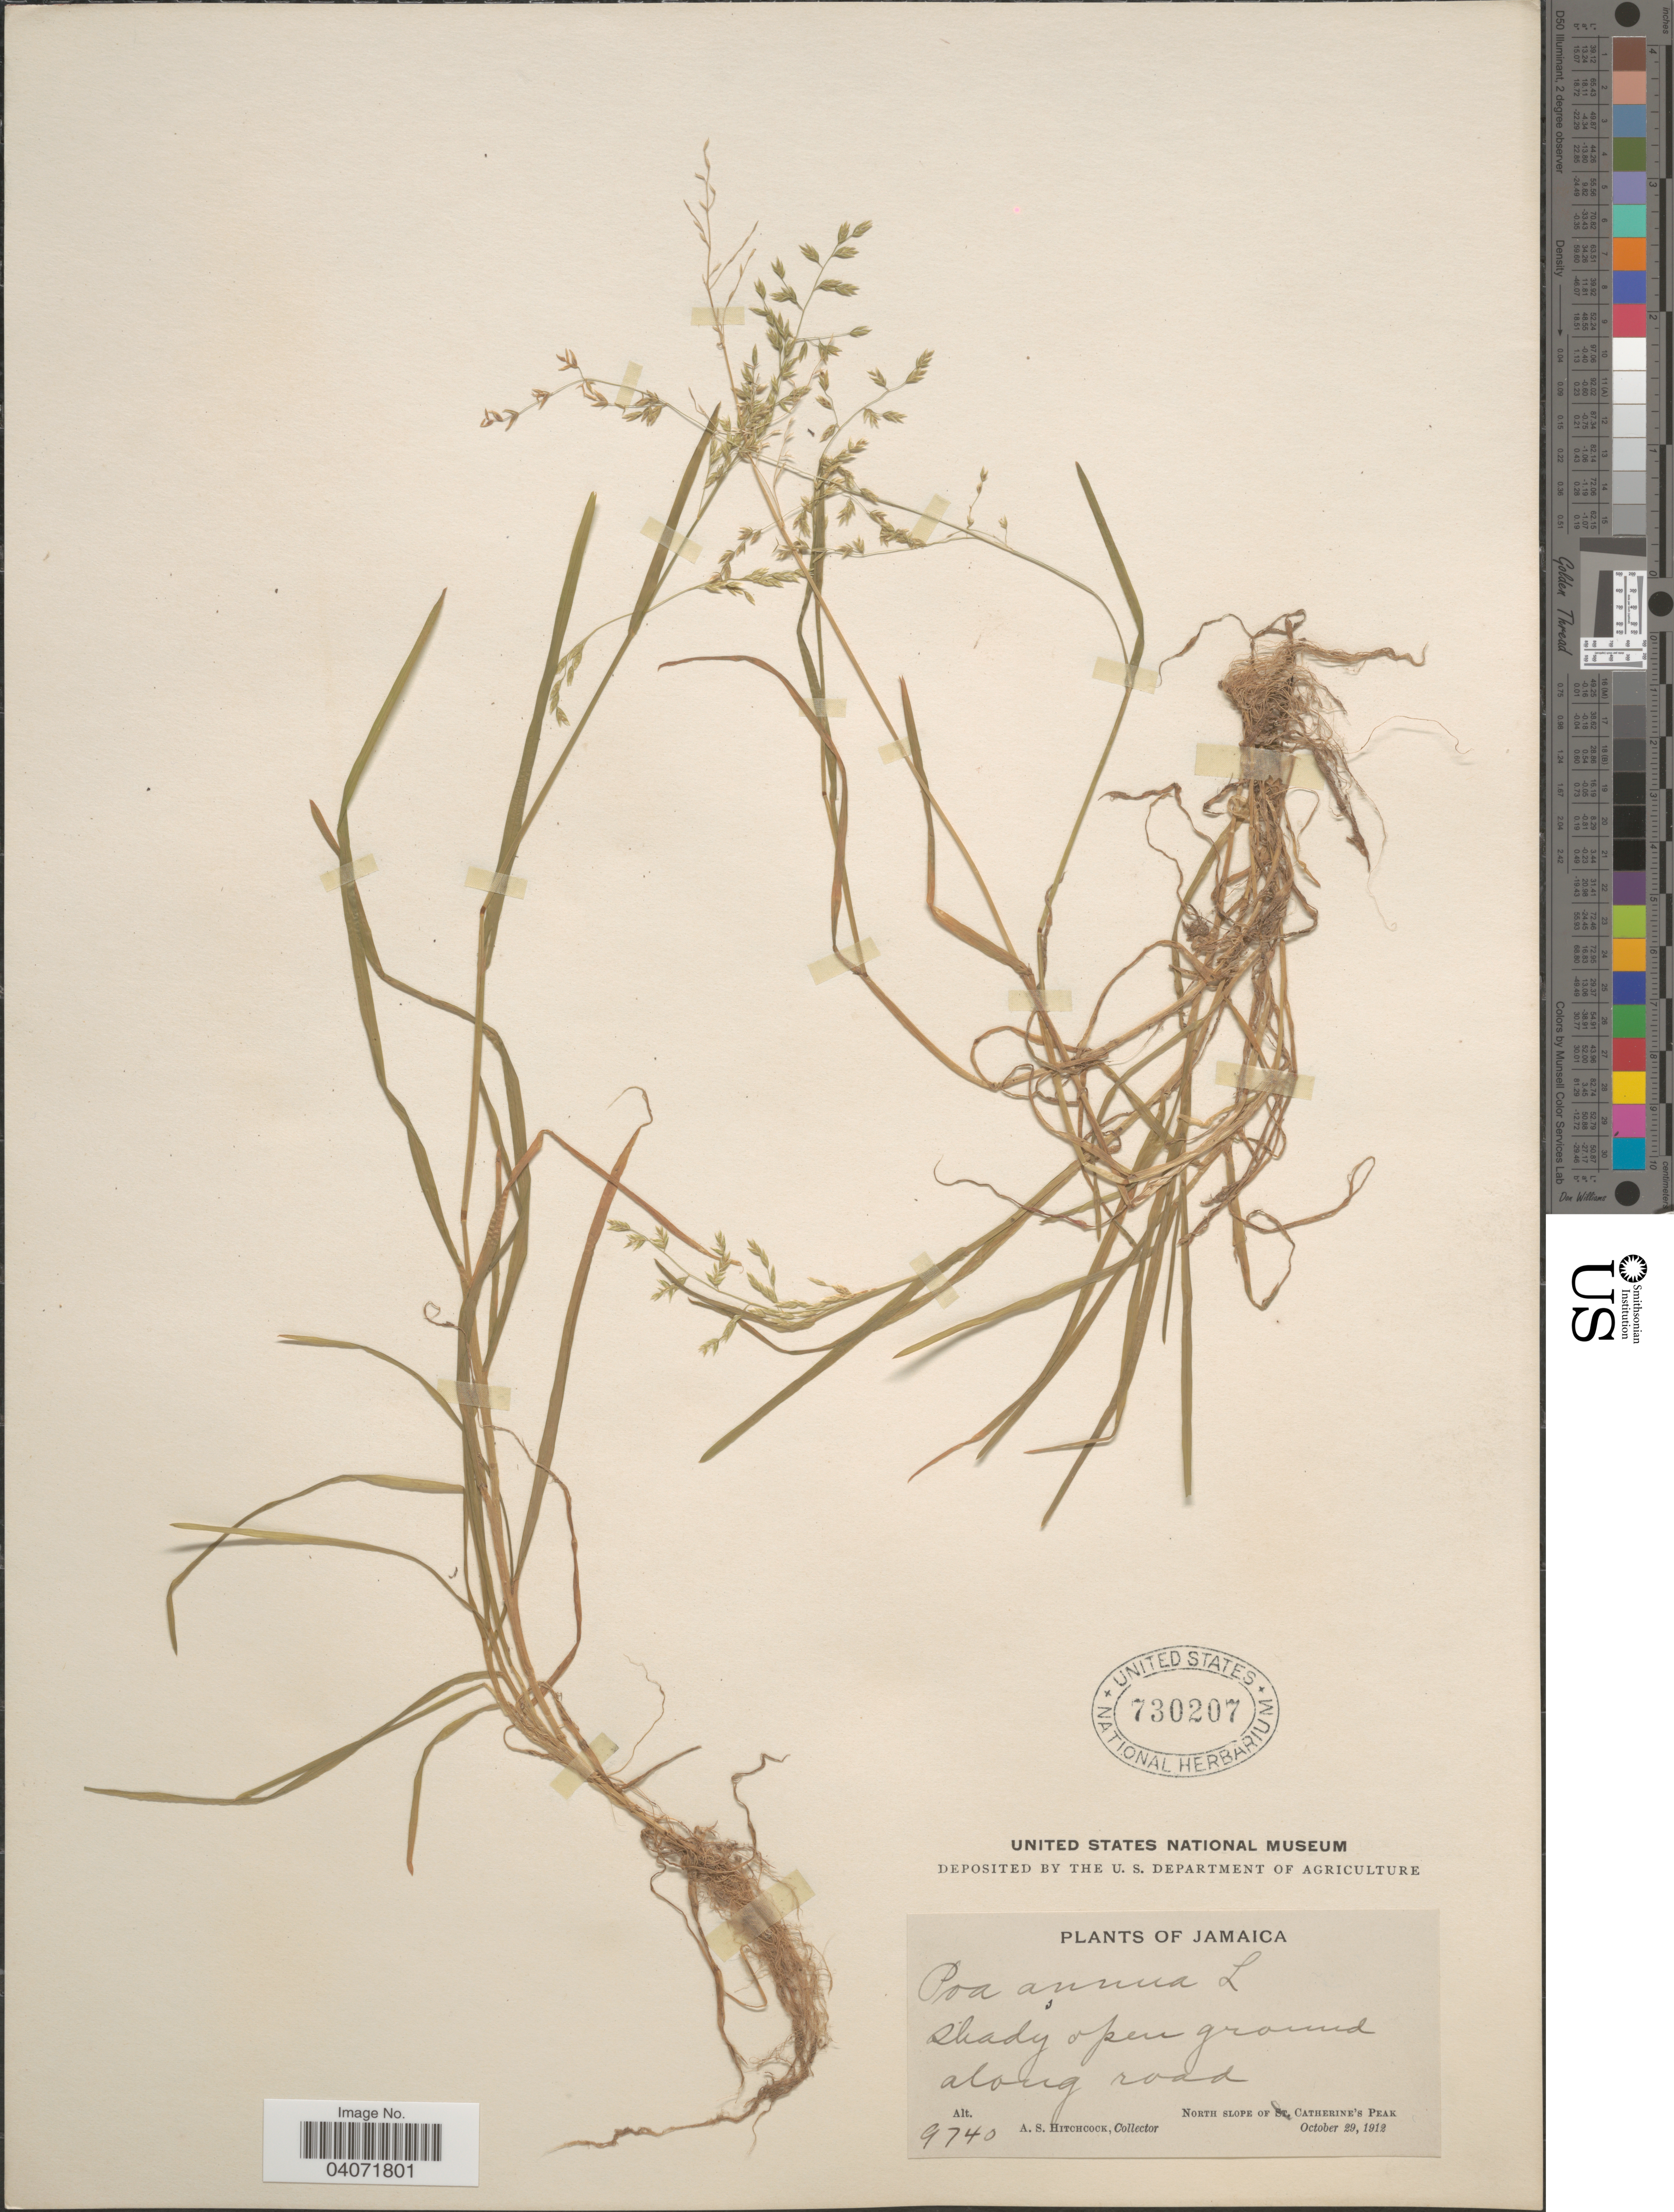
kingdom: Plantae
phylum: Tracheophyta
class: Liliopsida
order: Poales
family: Poaceae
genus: Poa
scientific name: Poa annua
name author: L.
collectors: A. S. Hitchcock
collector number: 9740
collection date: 1912-10-29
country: Jamaica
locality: Shady open ground along road. North slope of Catherine's Peak.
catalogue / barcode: US 730207